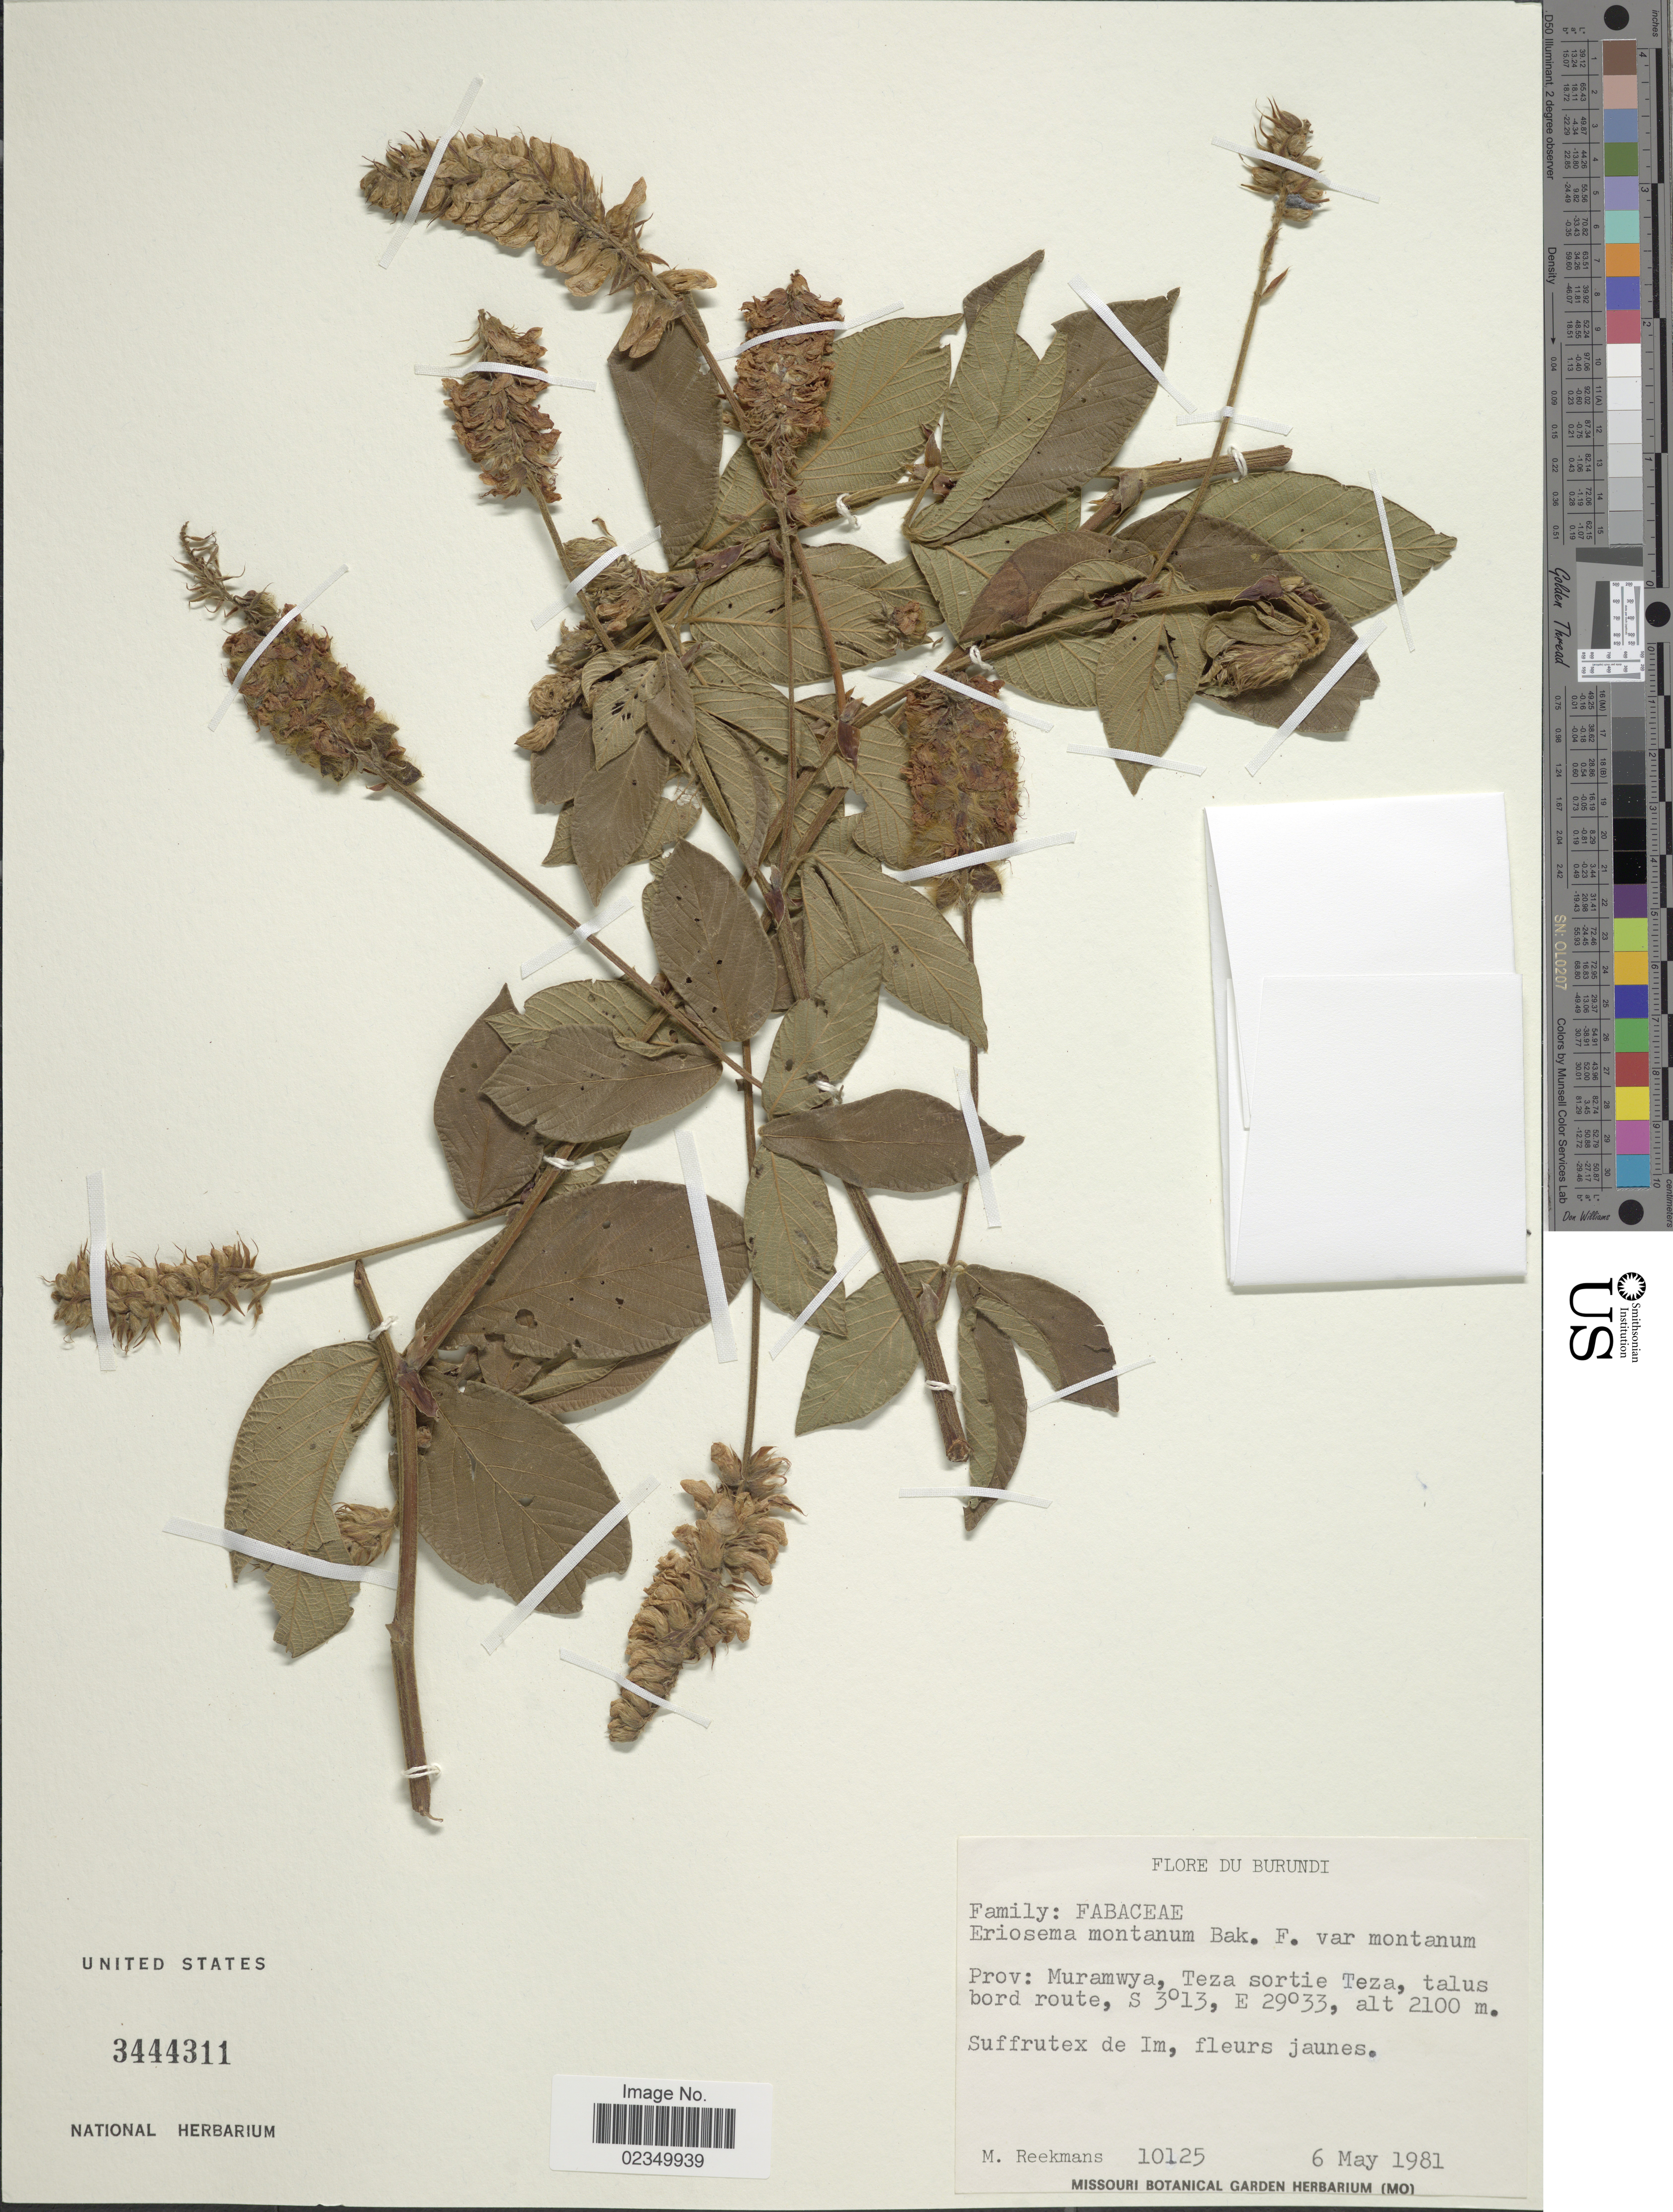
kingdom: Plantae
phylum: Tracheophyta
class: Magnoliopsida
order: Fabales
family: Fabaceae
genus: Eriosema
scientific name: Eriosema montanum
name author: Baker f.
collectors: M. Reekmans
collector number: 10125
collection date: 1981-05-06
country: Burundi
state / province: Muramvya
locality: Du Burundi, Prov.: Muramwya, Teza sortie Teza, talus bord route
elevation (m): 2100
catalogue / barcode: US 3444311